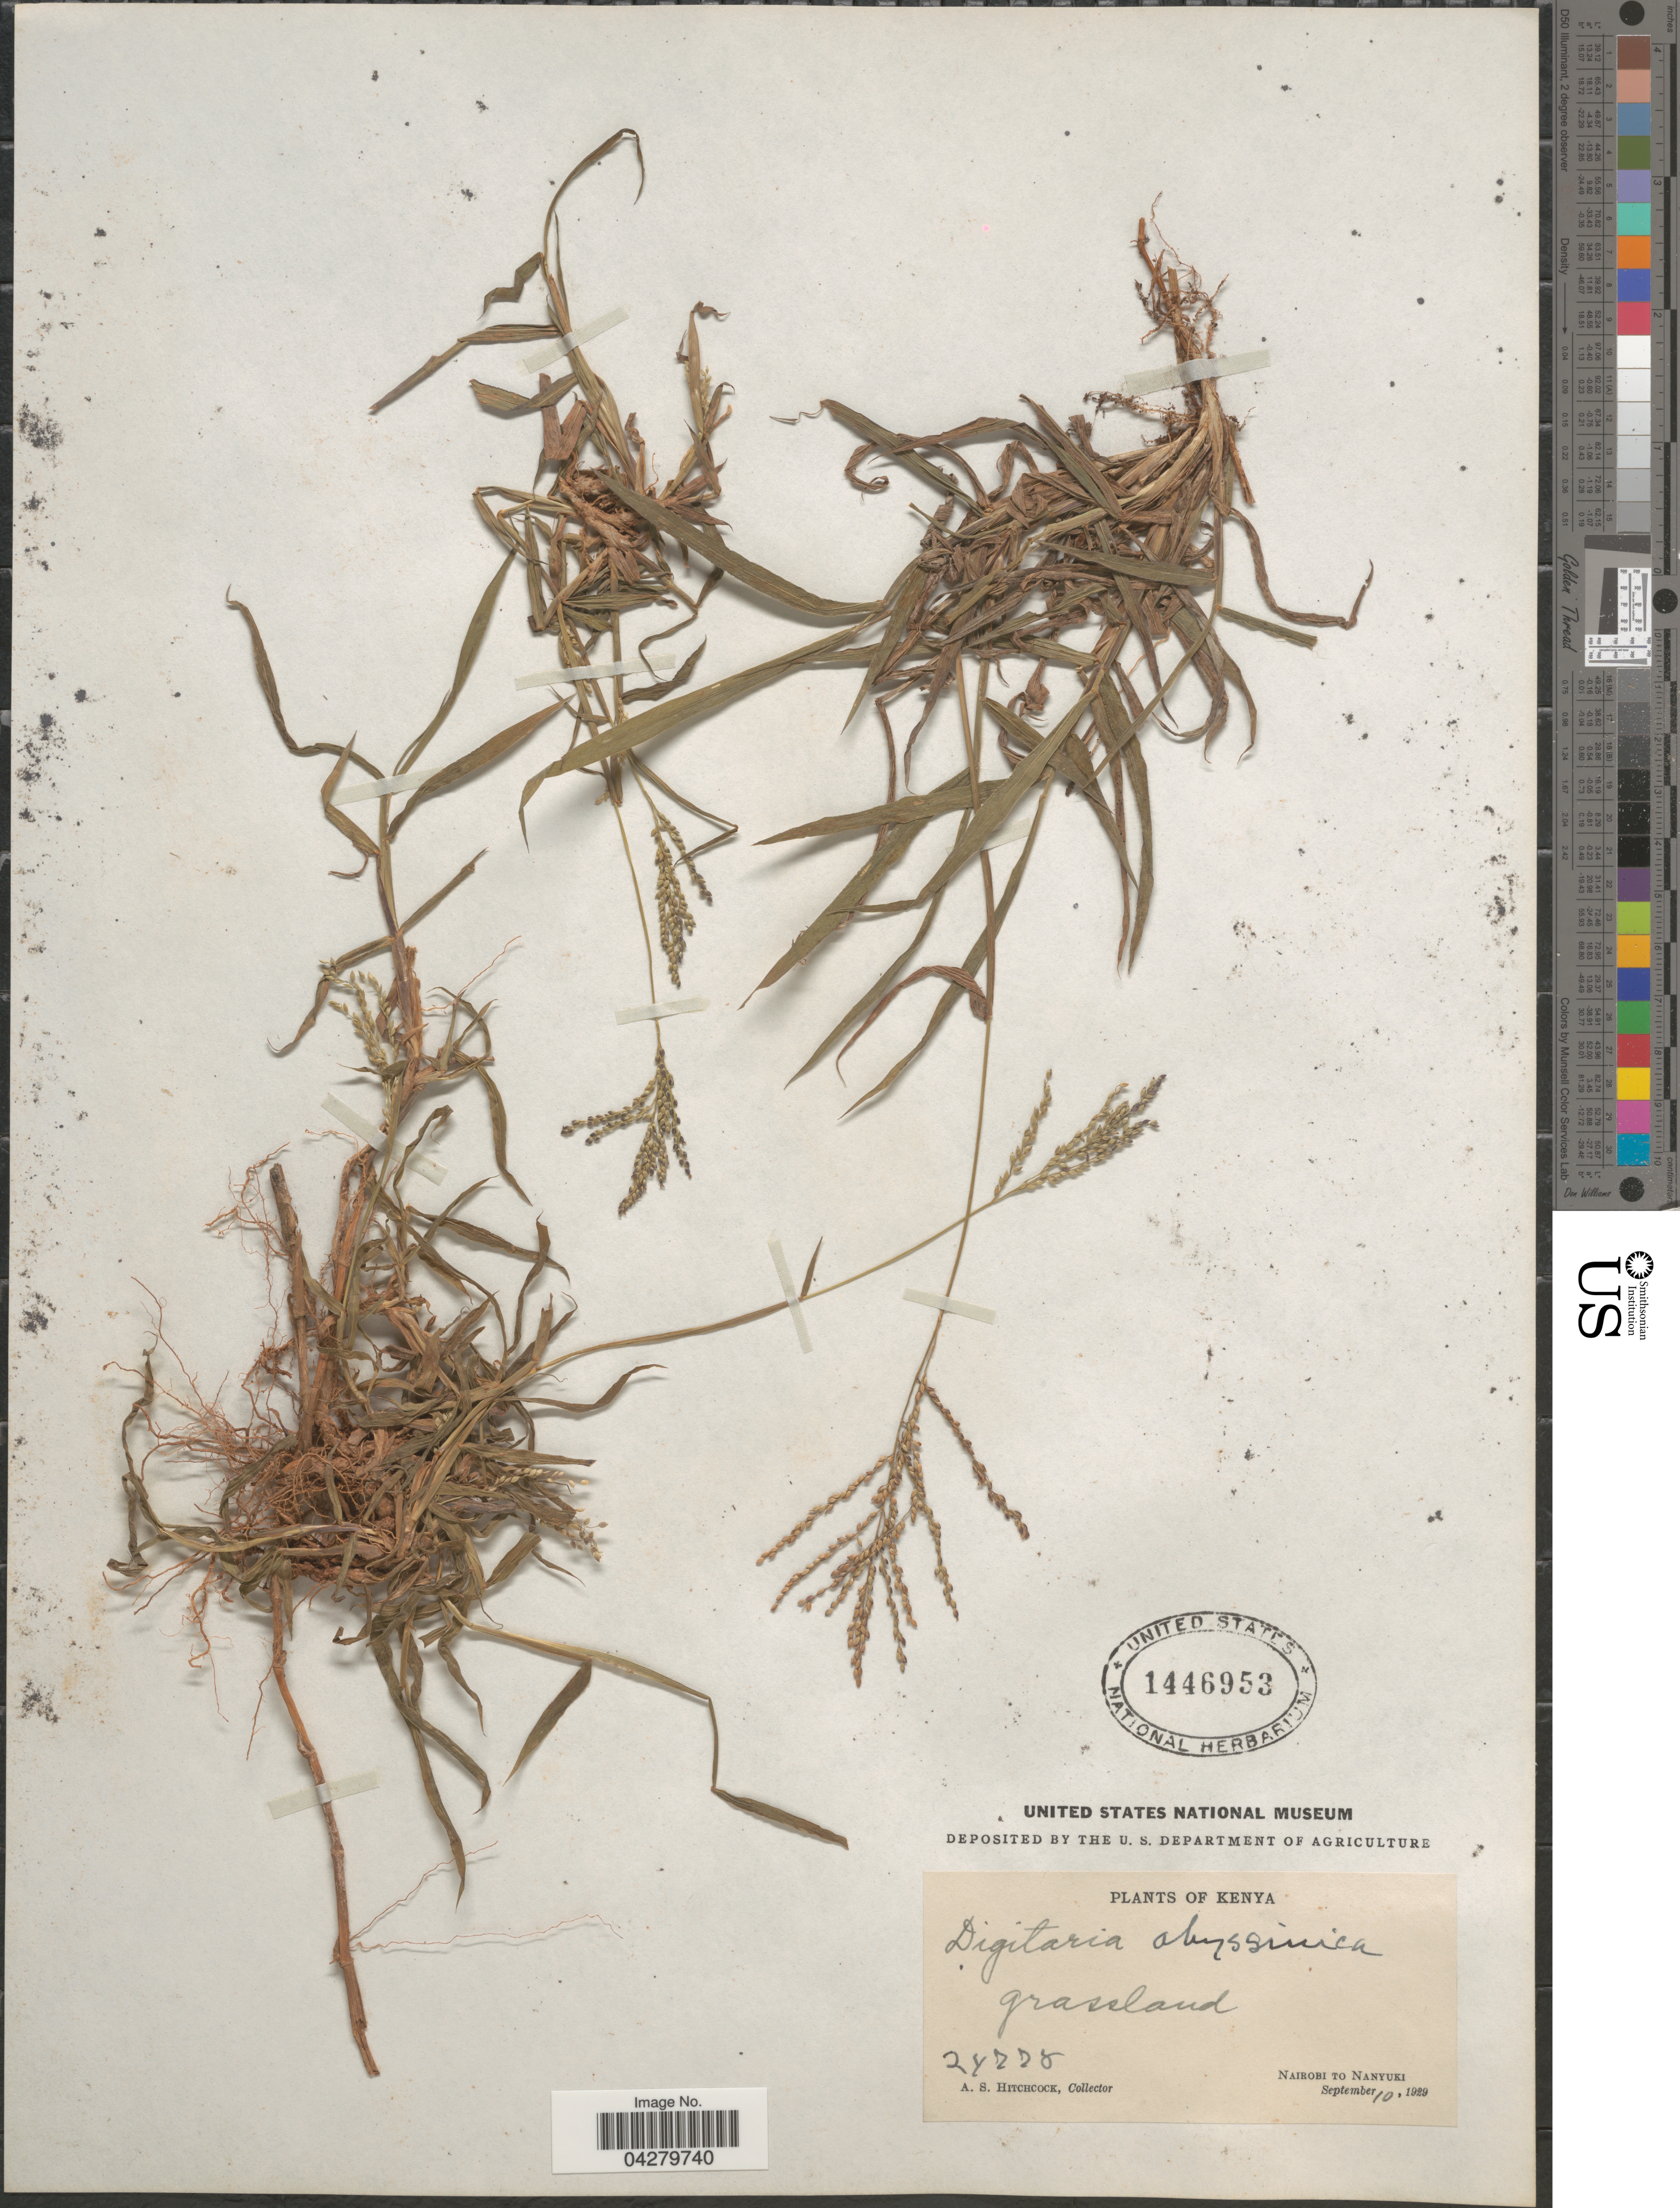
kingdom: Plantae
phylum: Tracheophyta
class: Liliopsida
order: Poales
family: Poaceae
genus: Digitaria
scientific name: Digitaria abyssinica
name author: (Hochst. ex Rich.) Stapf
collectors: A. S. Hitchcock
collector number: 24778*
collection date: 1929-09-10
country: Kenya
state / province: Nairobi Area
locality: Nairobi to Nanyuki.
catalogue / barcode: US 1446953